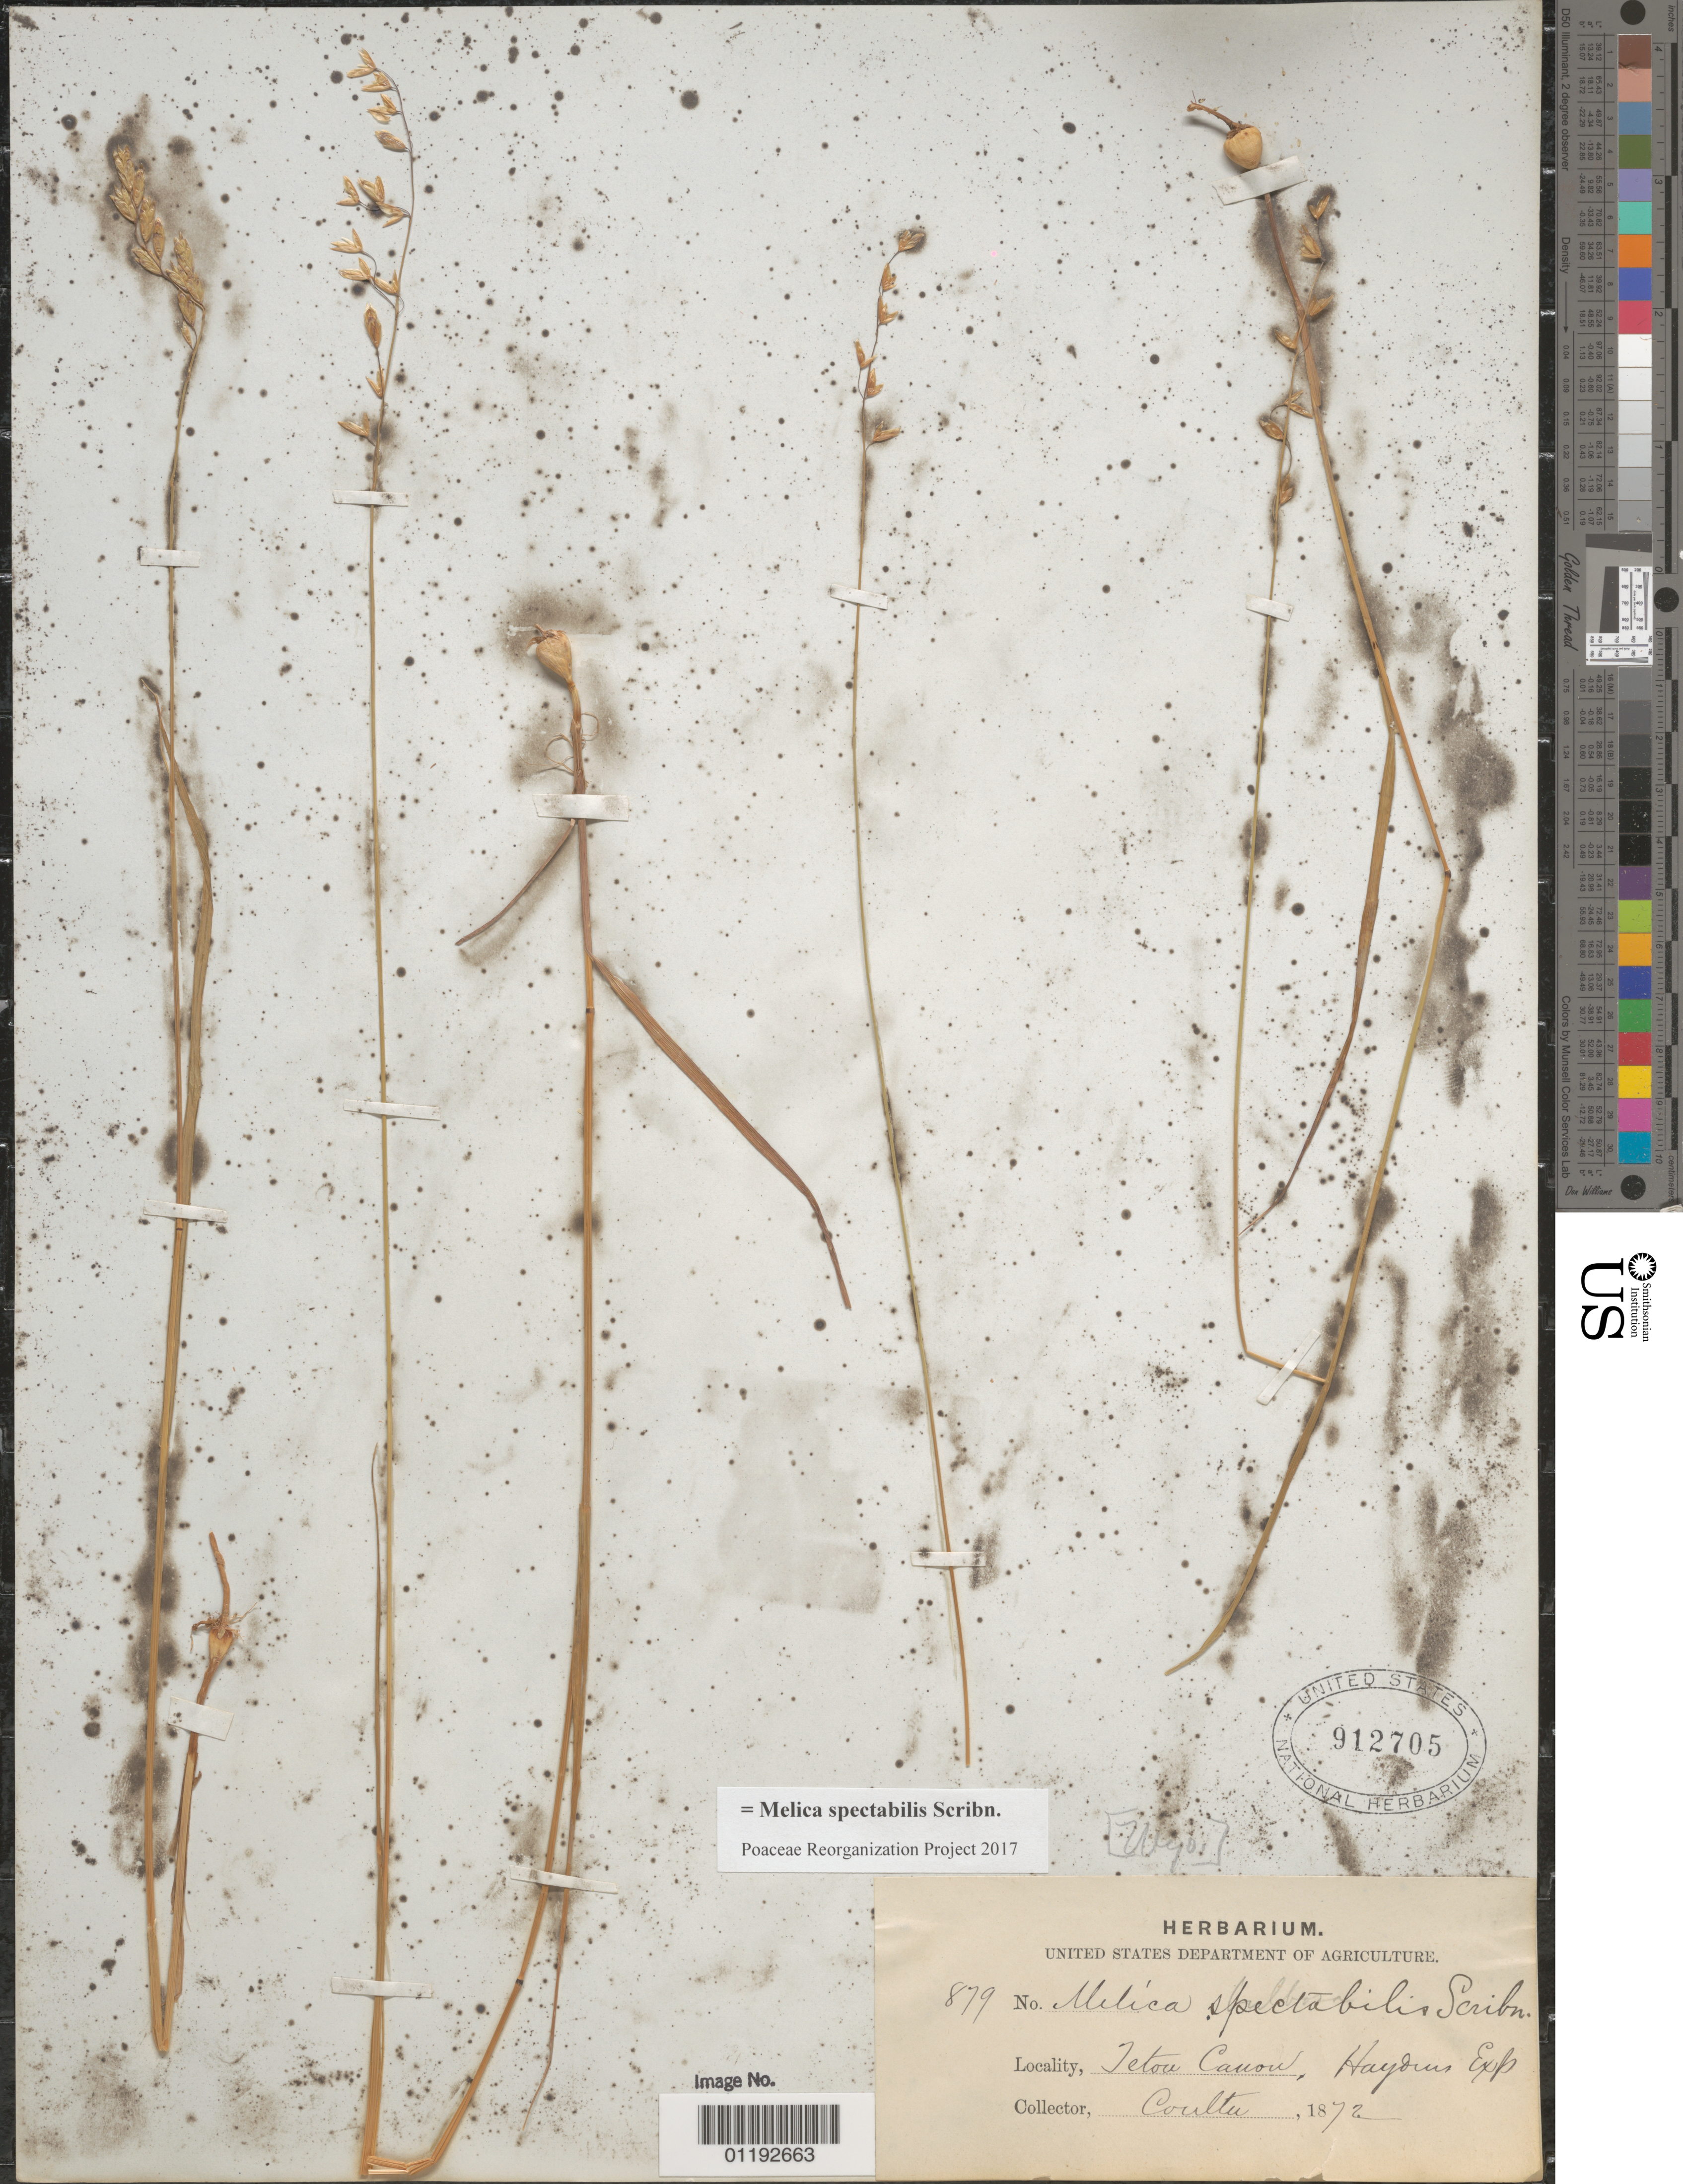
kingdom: Plantae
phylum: Tracheophyta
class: Liliopsida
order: Poales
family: Poaceae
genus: Melica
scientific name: Melica spectabilis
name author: Scribn.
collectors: J. M. Coulter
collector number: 879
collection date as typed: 1872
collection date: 1872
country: United States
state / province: Idaho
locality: Teton Canyon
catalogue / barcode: US 912705